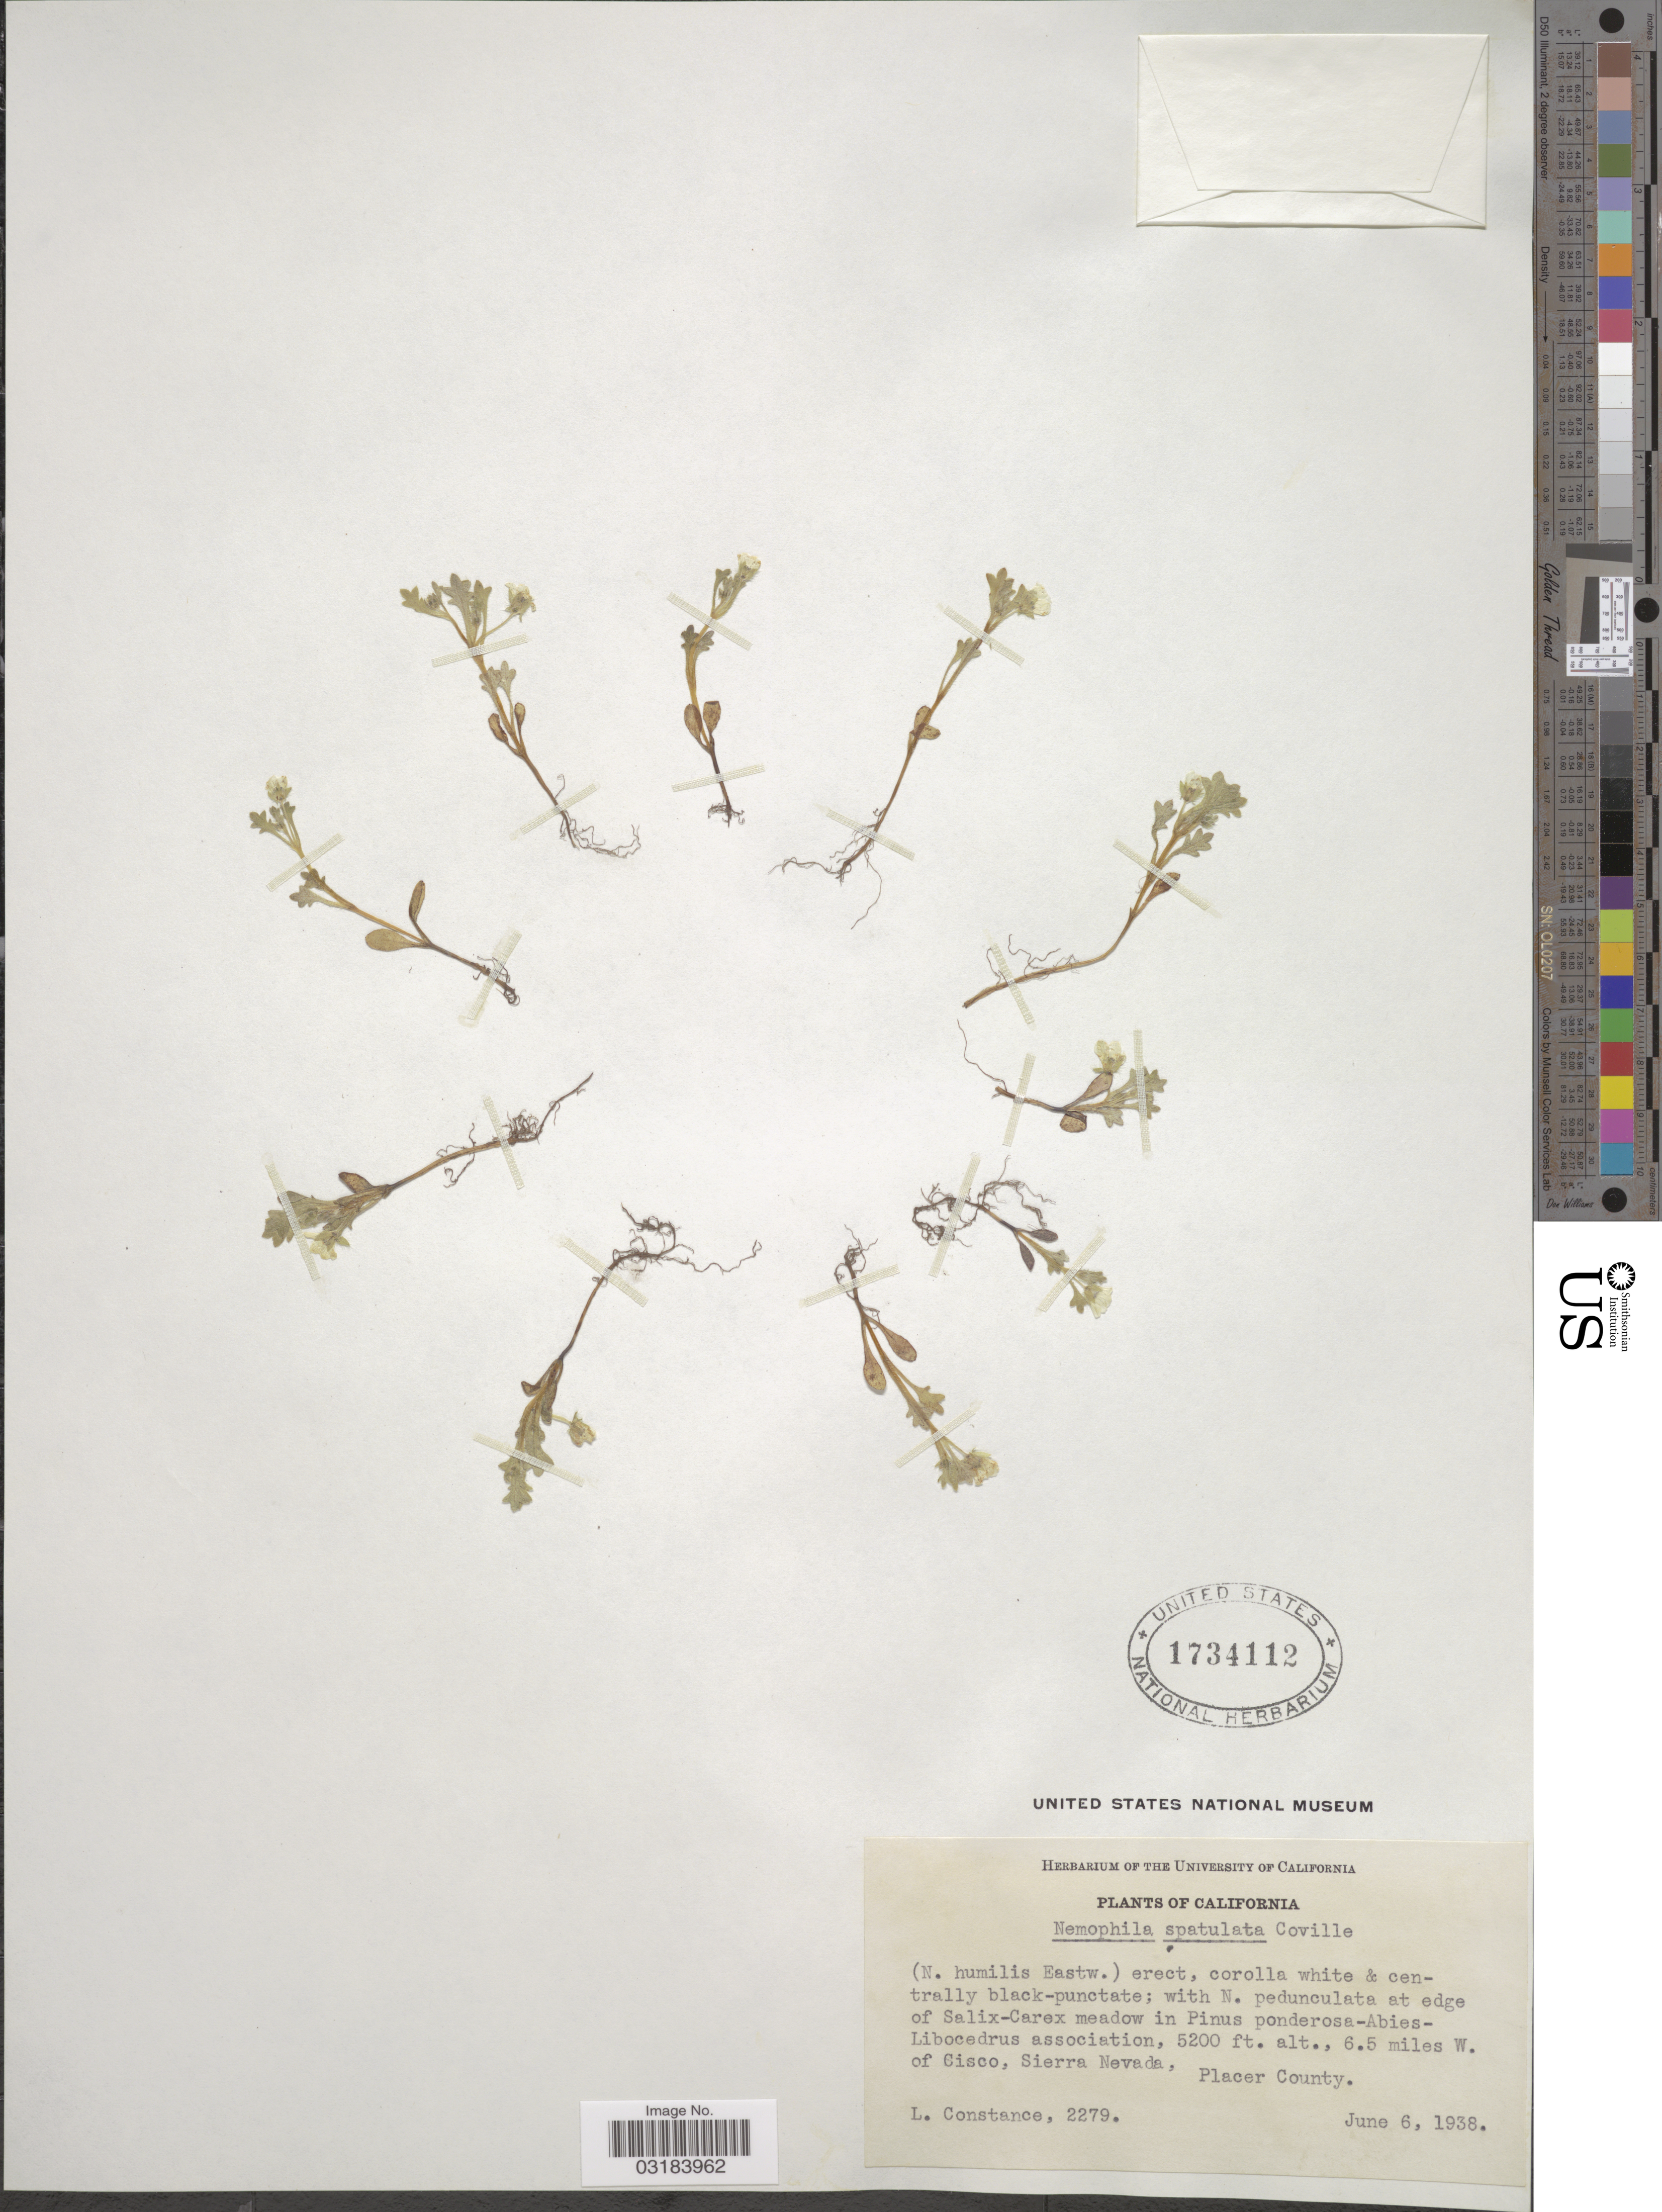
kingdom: Plantae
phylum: Tracheophyta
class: Magnoliopsida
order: Boraginales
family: Hydrophyllaceae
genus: Nemophila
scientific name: Nemophila spatulata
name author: Coville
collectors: L. Constance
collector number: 2279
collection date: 1938-06-06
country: United States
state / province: California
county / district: Placer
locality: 6.5 miles W. of Cisco, Sierra Nevada, Placer County.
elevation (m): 1585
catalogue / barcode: US 1734112